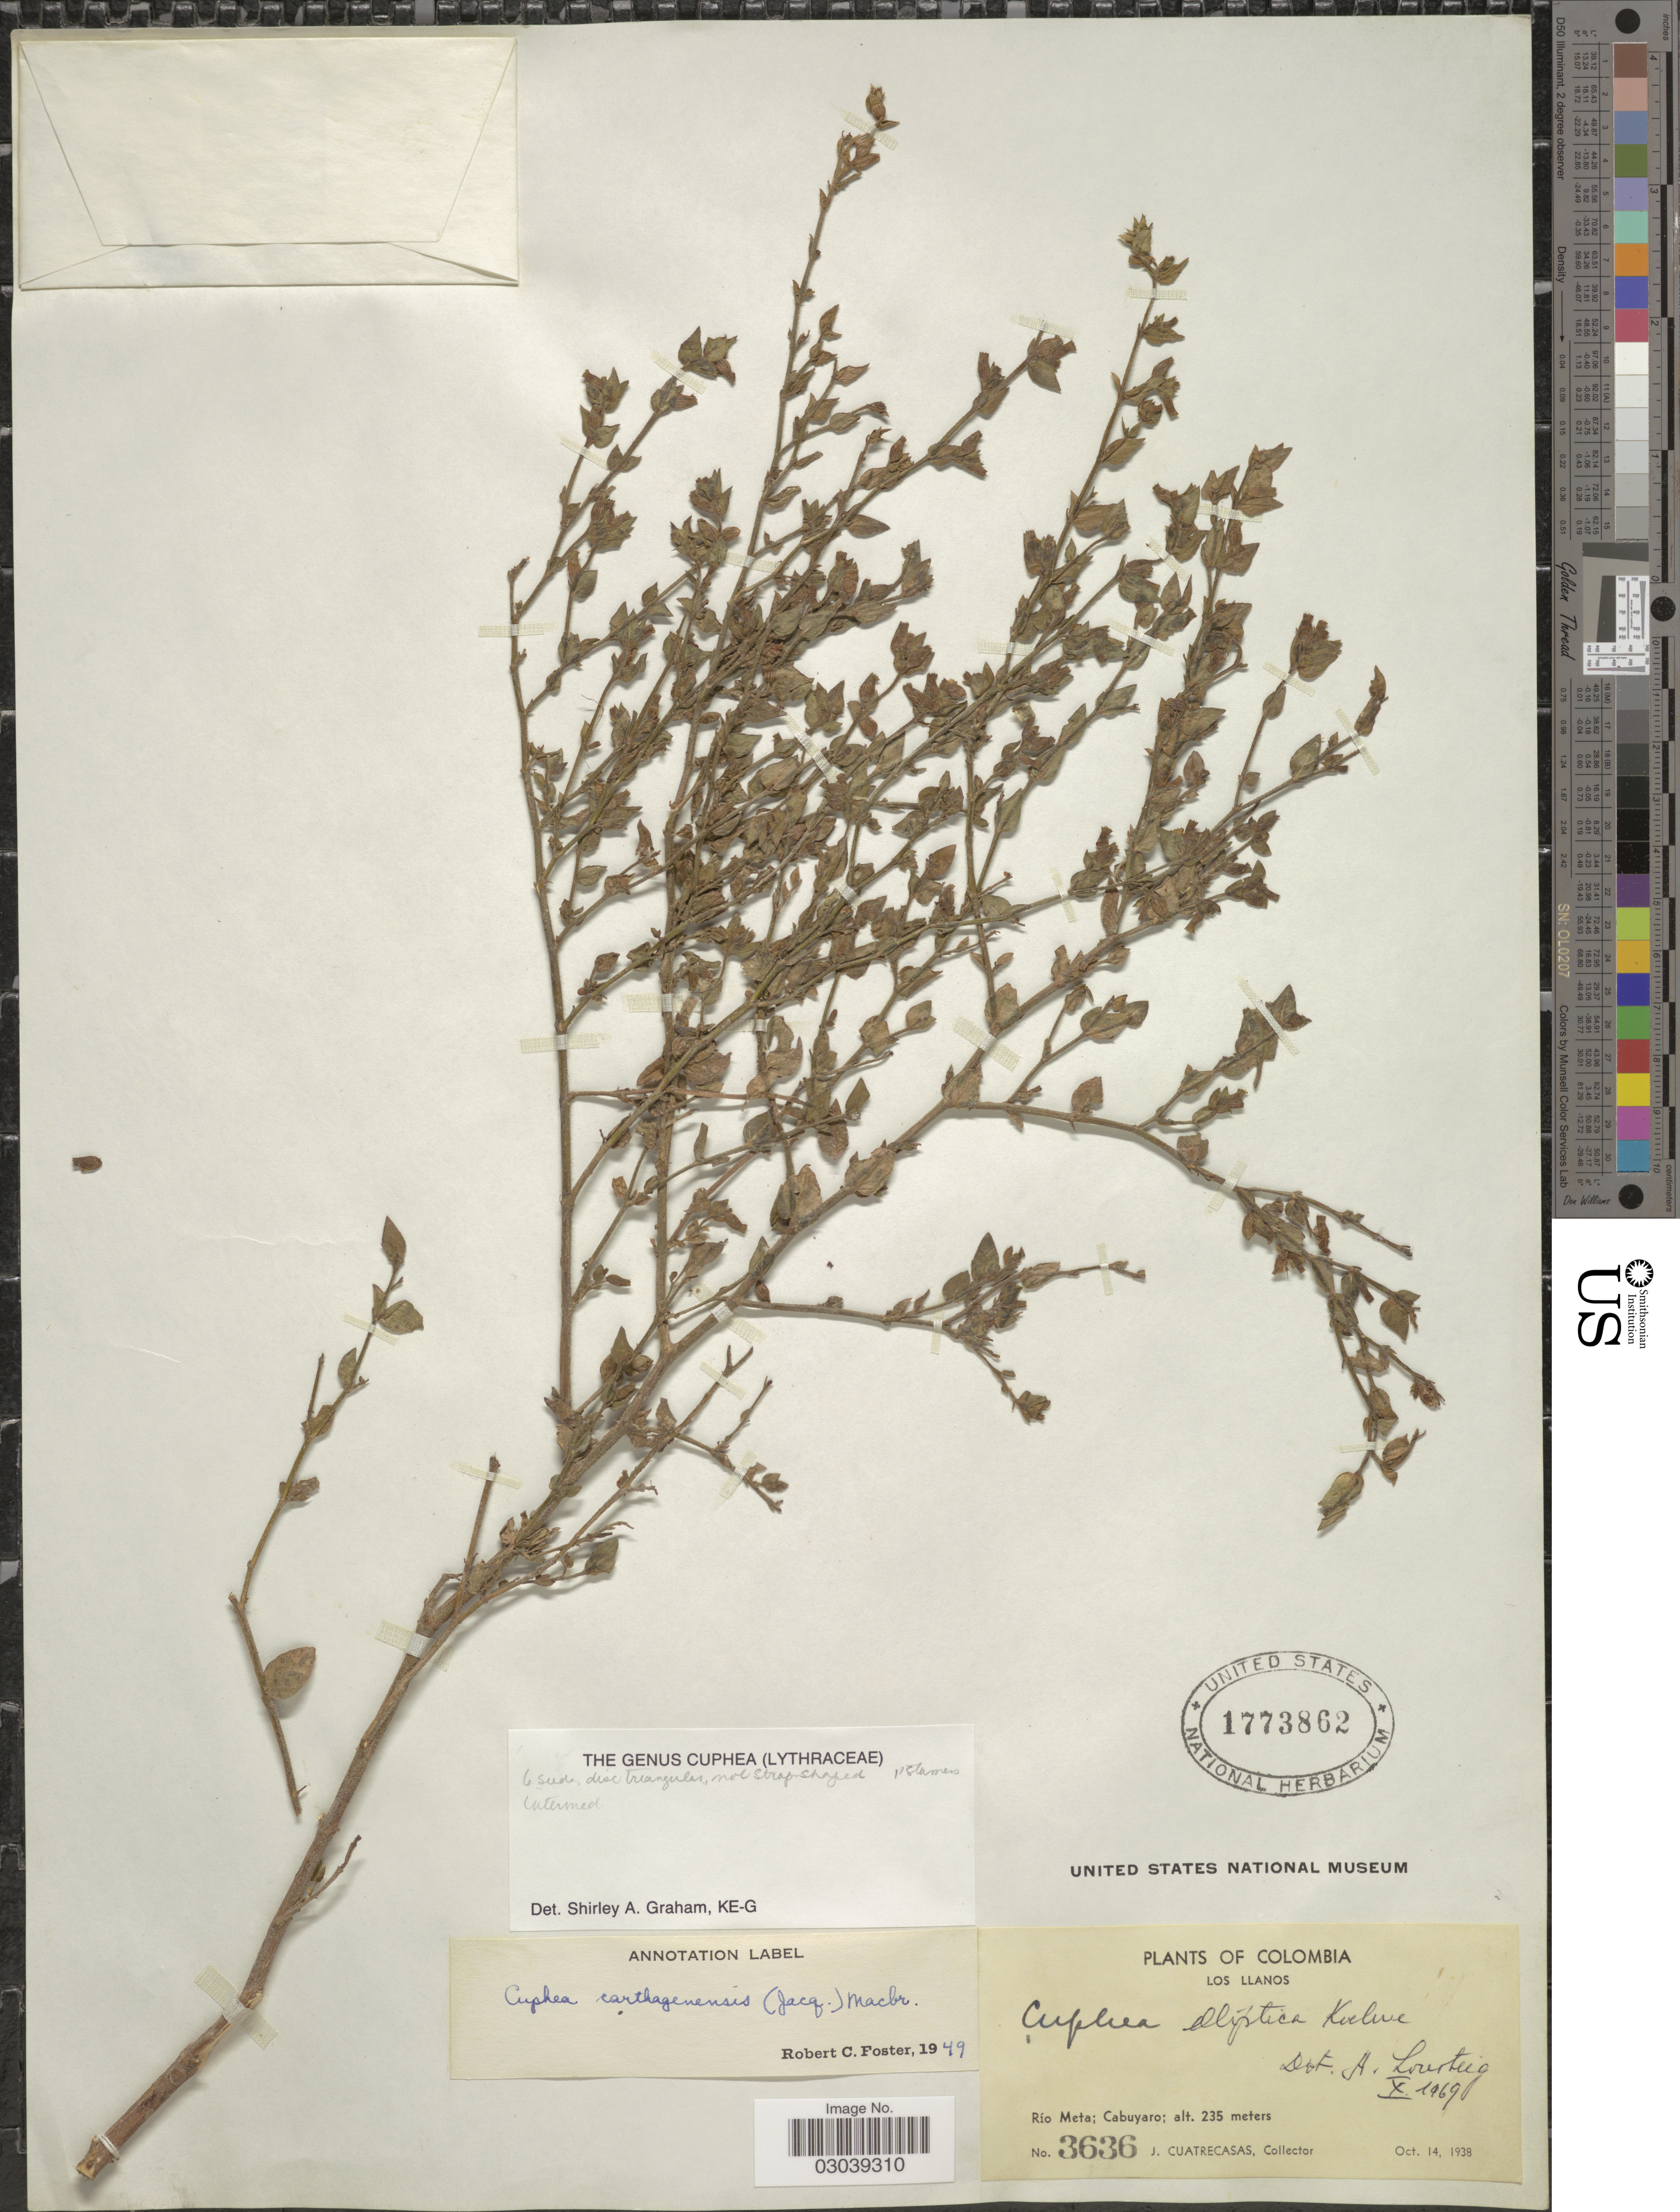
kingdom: Plantae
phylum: Tracheophyta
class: Magnoliopsida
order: Myrtales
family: Lythraceae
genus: Cuphea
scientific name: Cuphea carthagenensis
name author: (Jacq.) J.F. Macbr.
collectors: J. Cuatrecasas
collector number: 3636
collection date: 1938-10-14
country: Colombia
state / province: Meta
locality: Los Llanos. Río Meta; Cabuyaro.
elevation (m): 235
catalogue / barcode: US 1773862